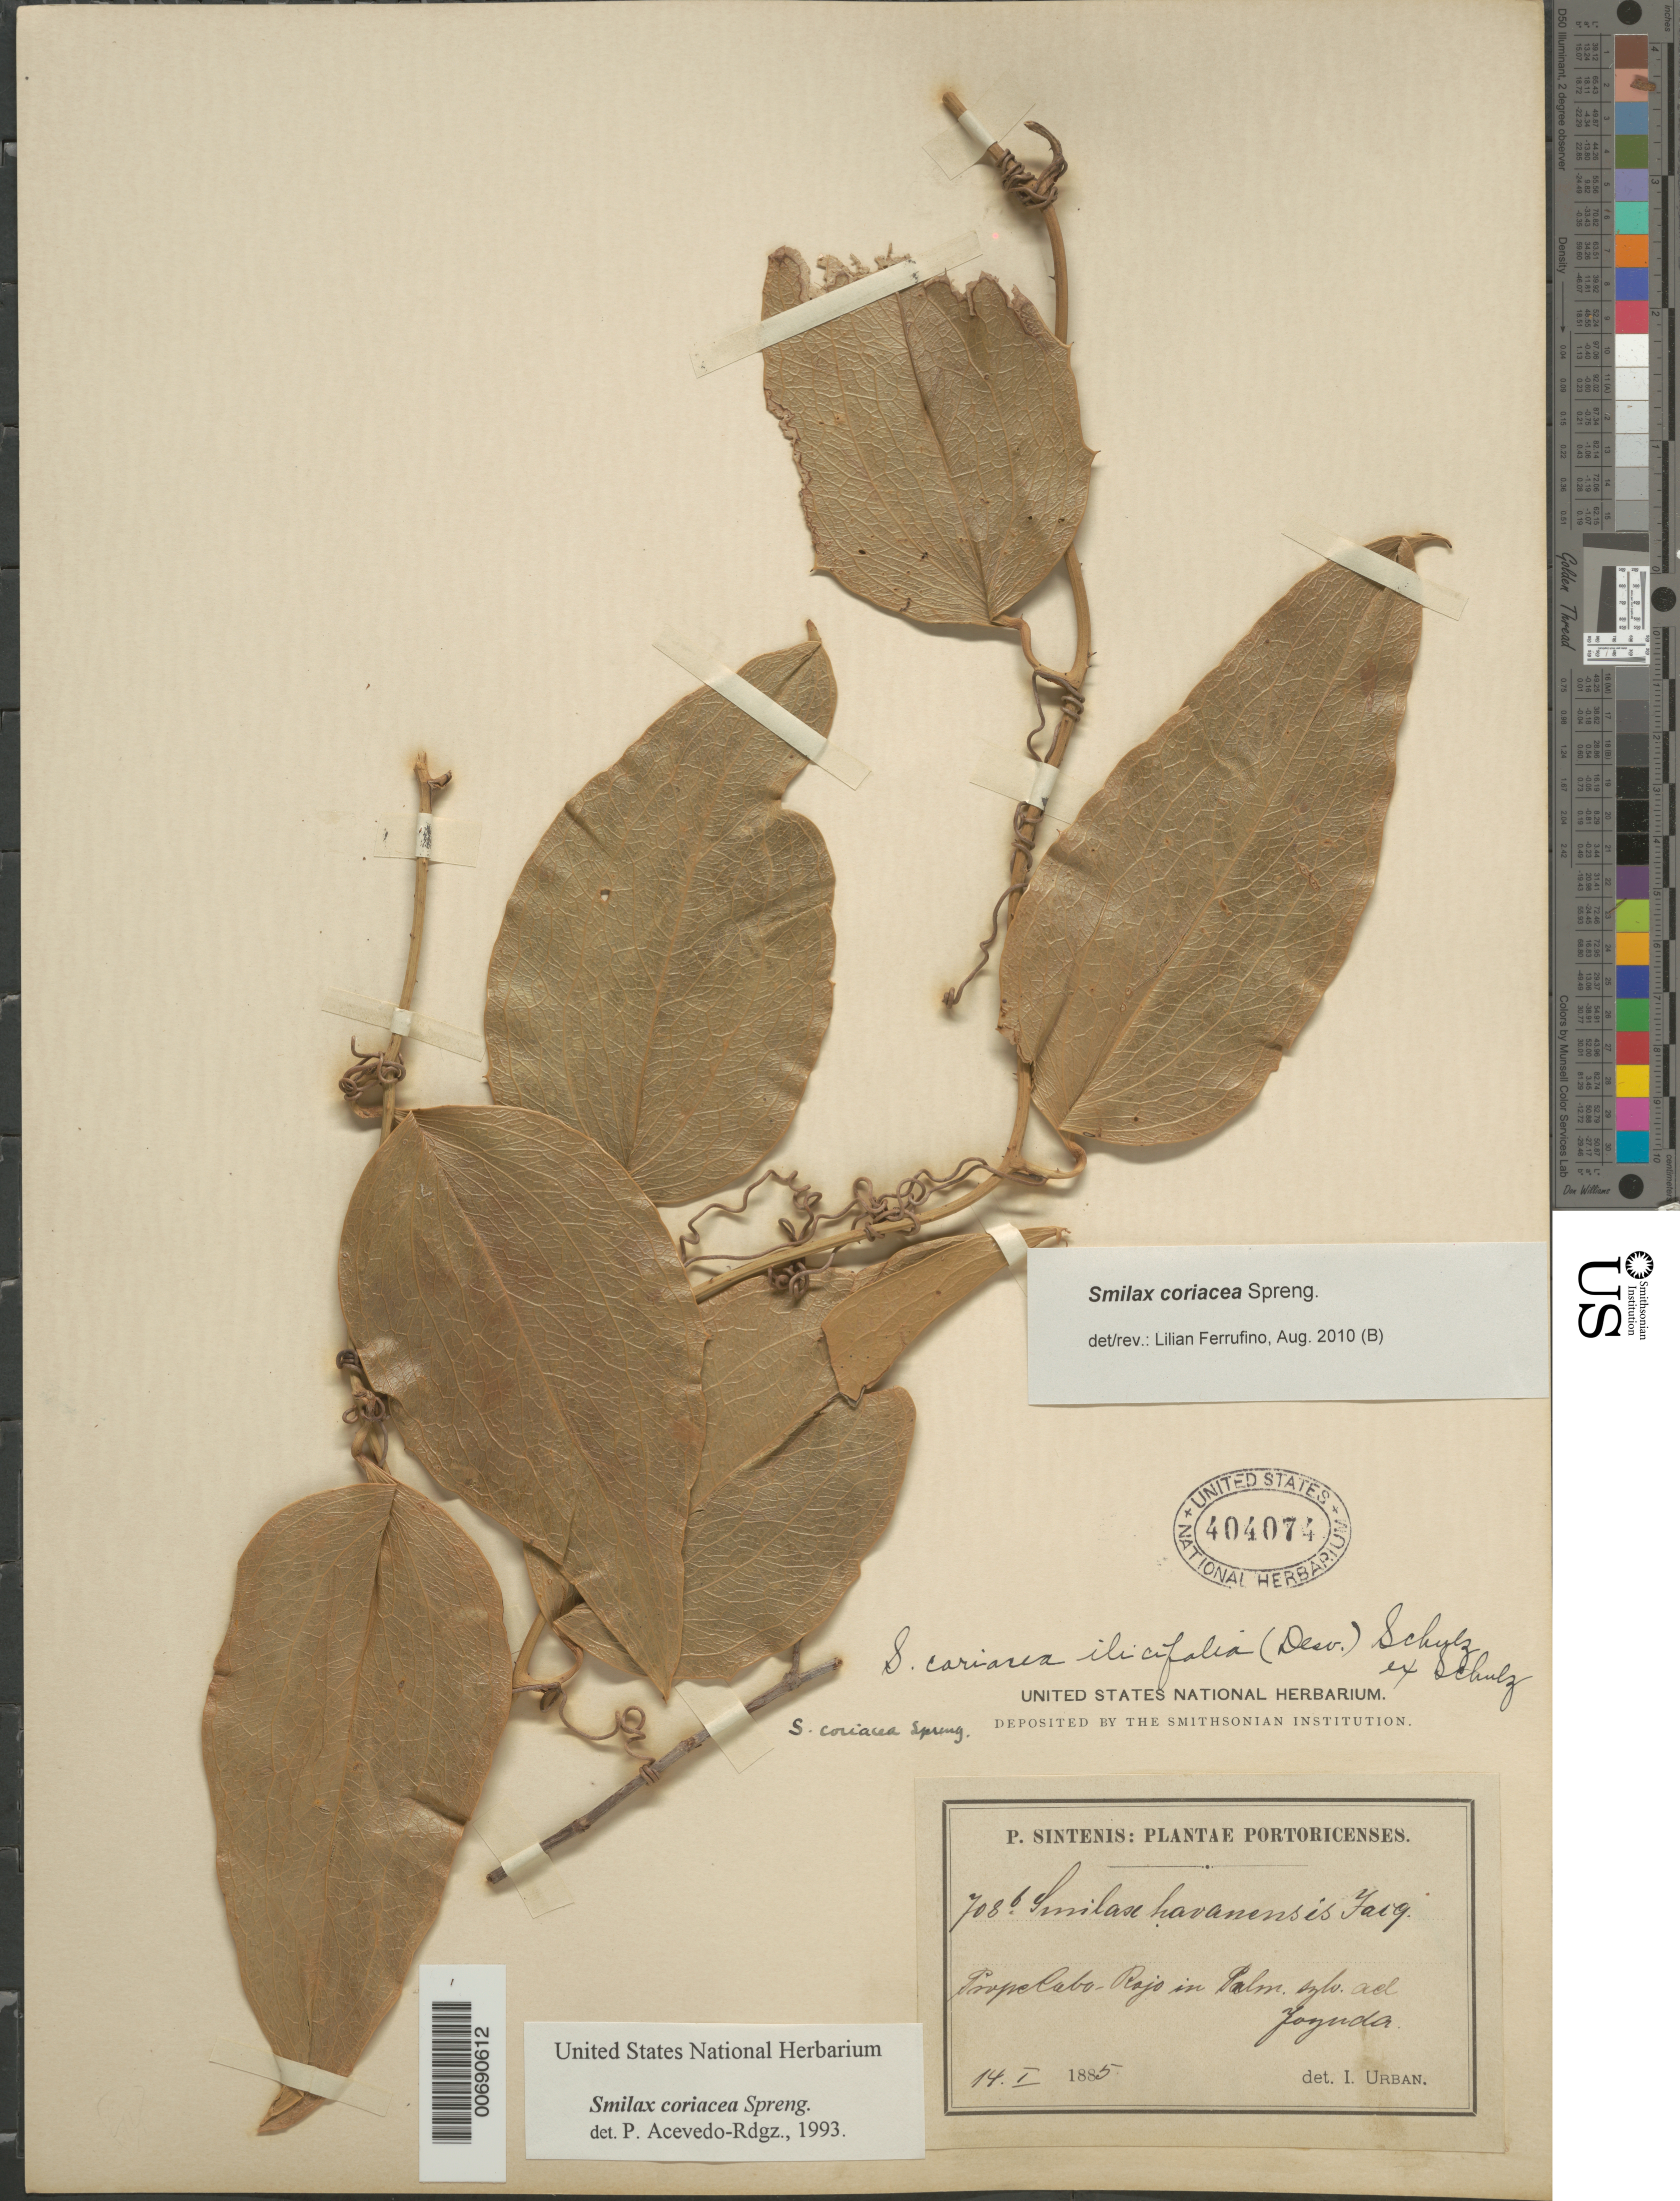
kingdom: Plantae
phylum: Tracheophyta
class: Liliopsida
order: Liliales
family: Smilacaceae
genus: Smilax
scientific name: Smilax coriacea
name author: Spreng.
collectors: P. Sintenis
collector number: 708 b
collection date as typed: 14 Jan 1885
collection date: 1885-01-14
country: Puerto Rico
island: Greater Antilles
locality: Prope Cabo Rojo.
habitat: in Palm sylv. Ad Joyuda.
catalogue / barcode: US 404074